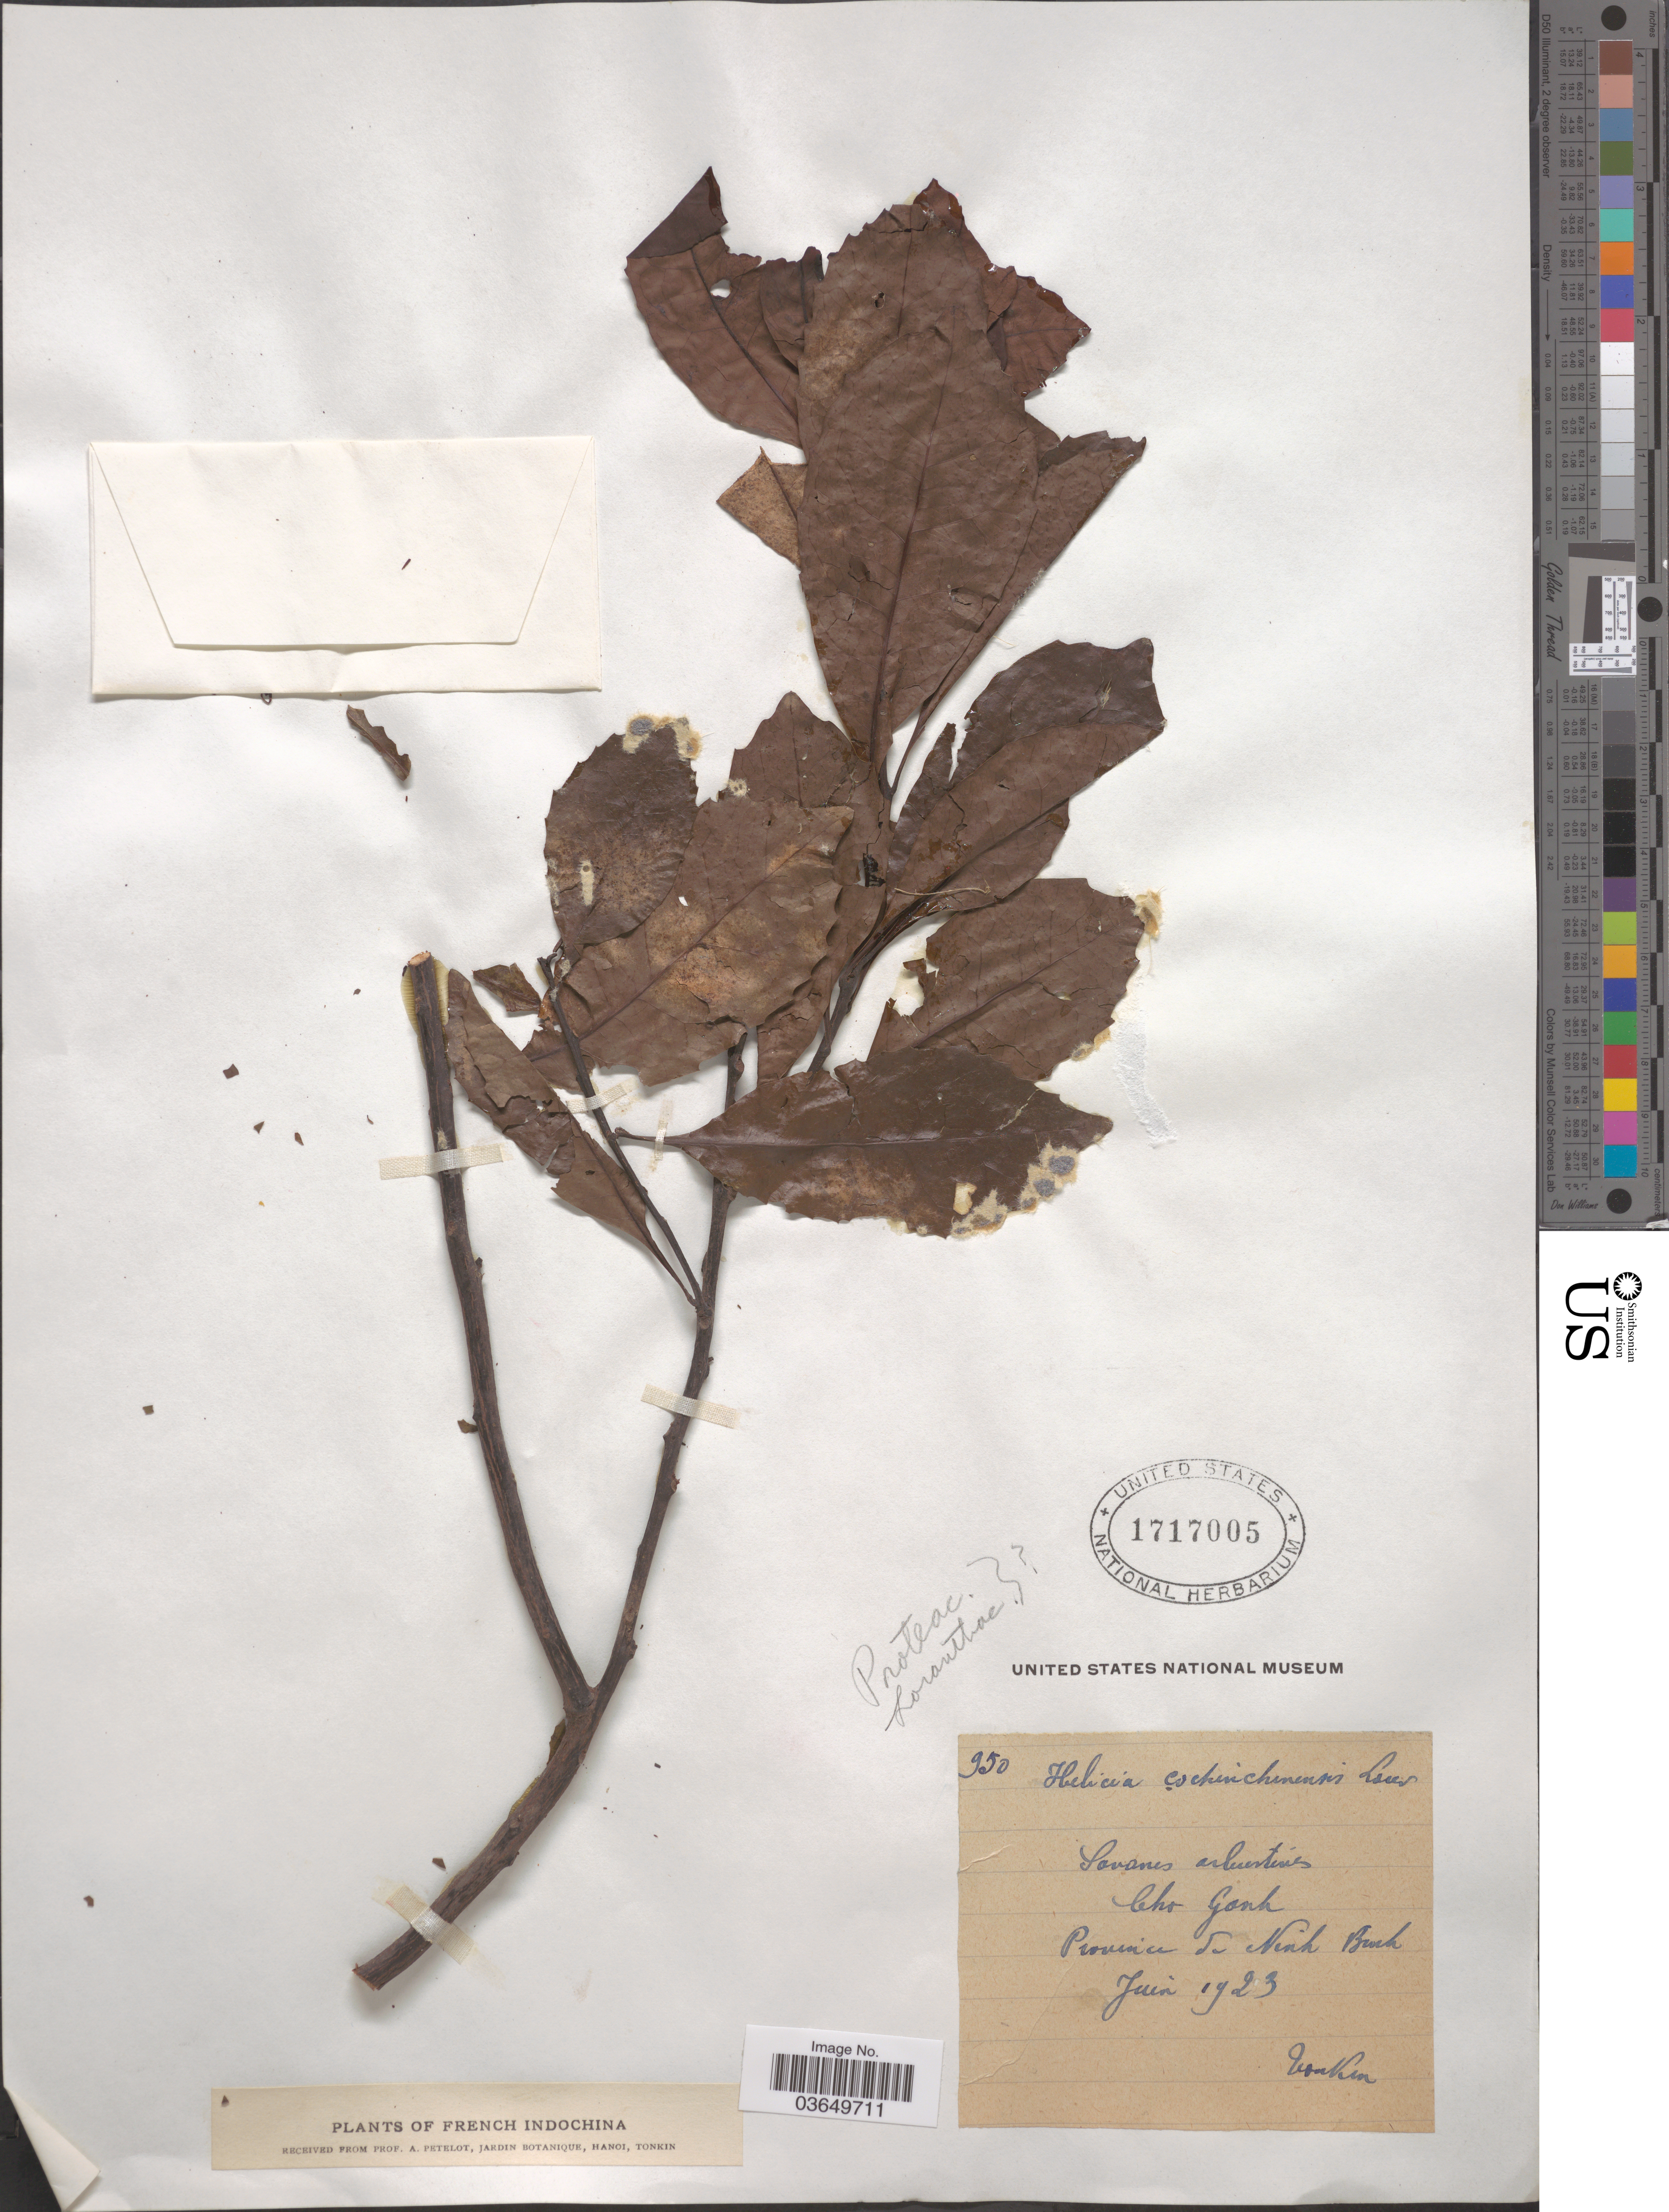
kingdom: Plantae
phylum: Tracheophyta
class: Magnoliopsida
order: Proteales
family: Proteaceae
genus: Helicia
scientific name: Helicia cochinchinensis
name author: Lour.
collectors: P. A. Pételot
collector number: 950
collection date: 1923-06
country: Vietnam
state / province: Ninh Binh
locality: French Indochina. Cho Ganh.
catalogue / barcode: US 1717005